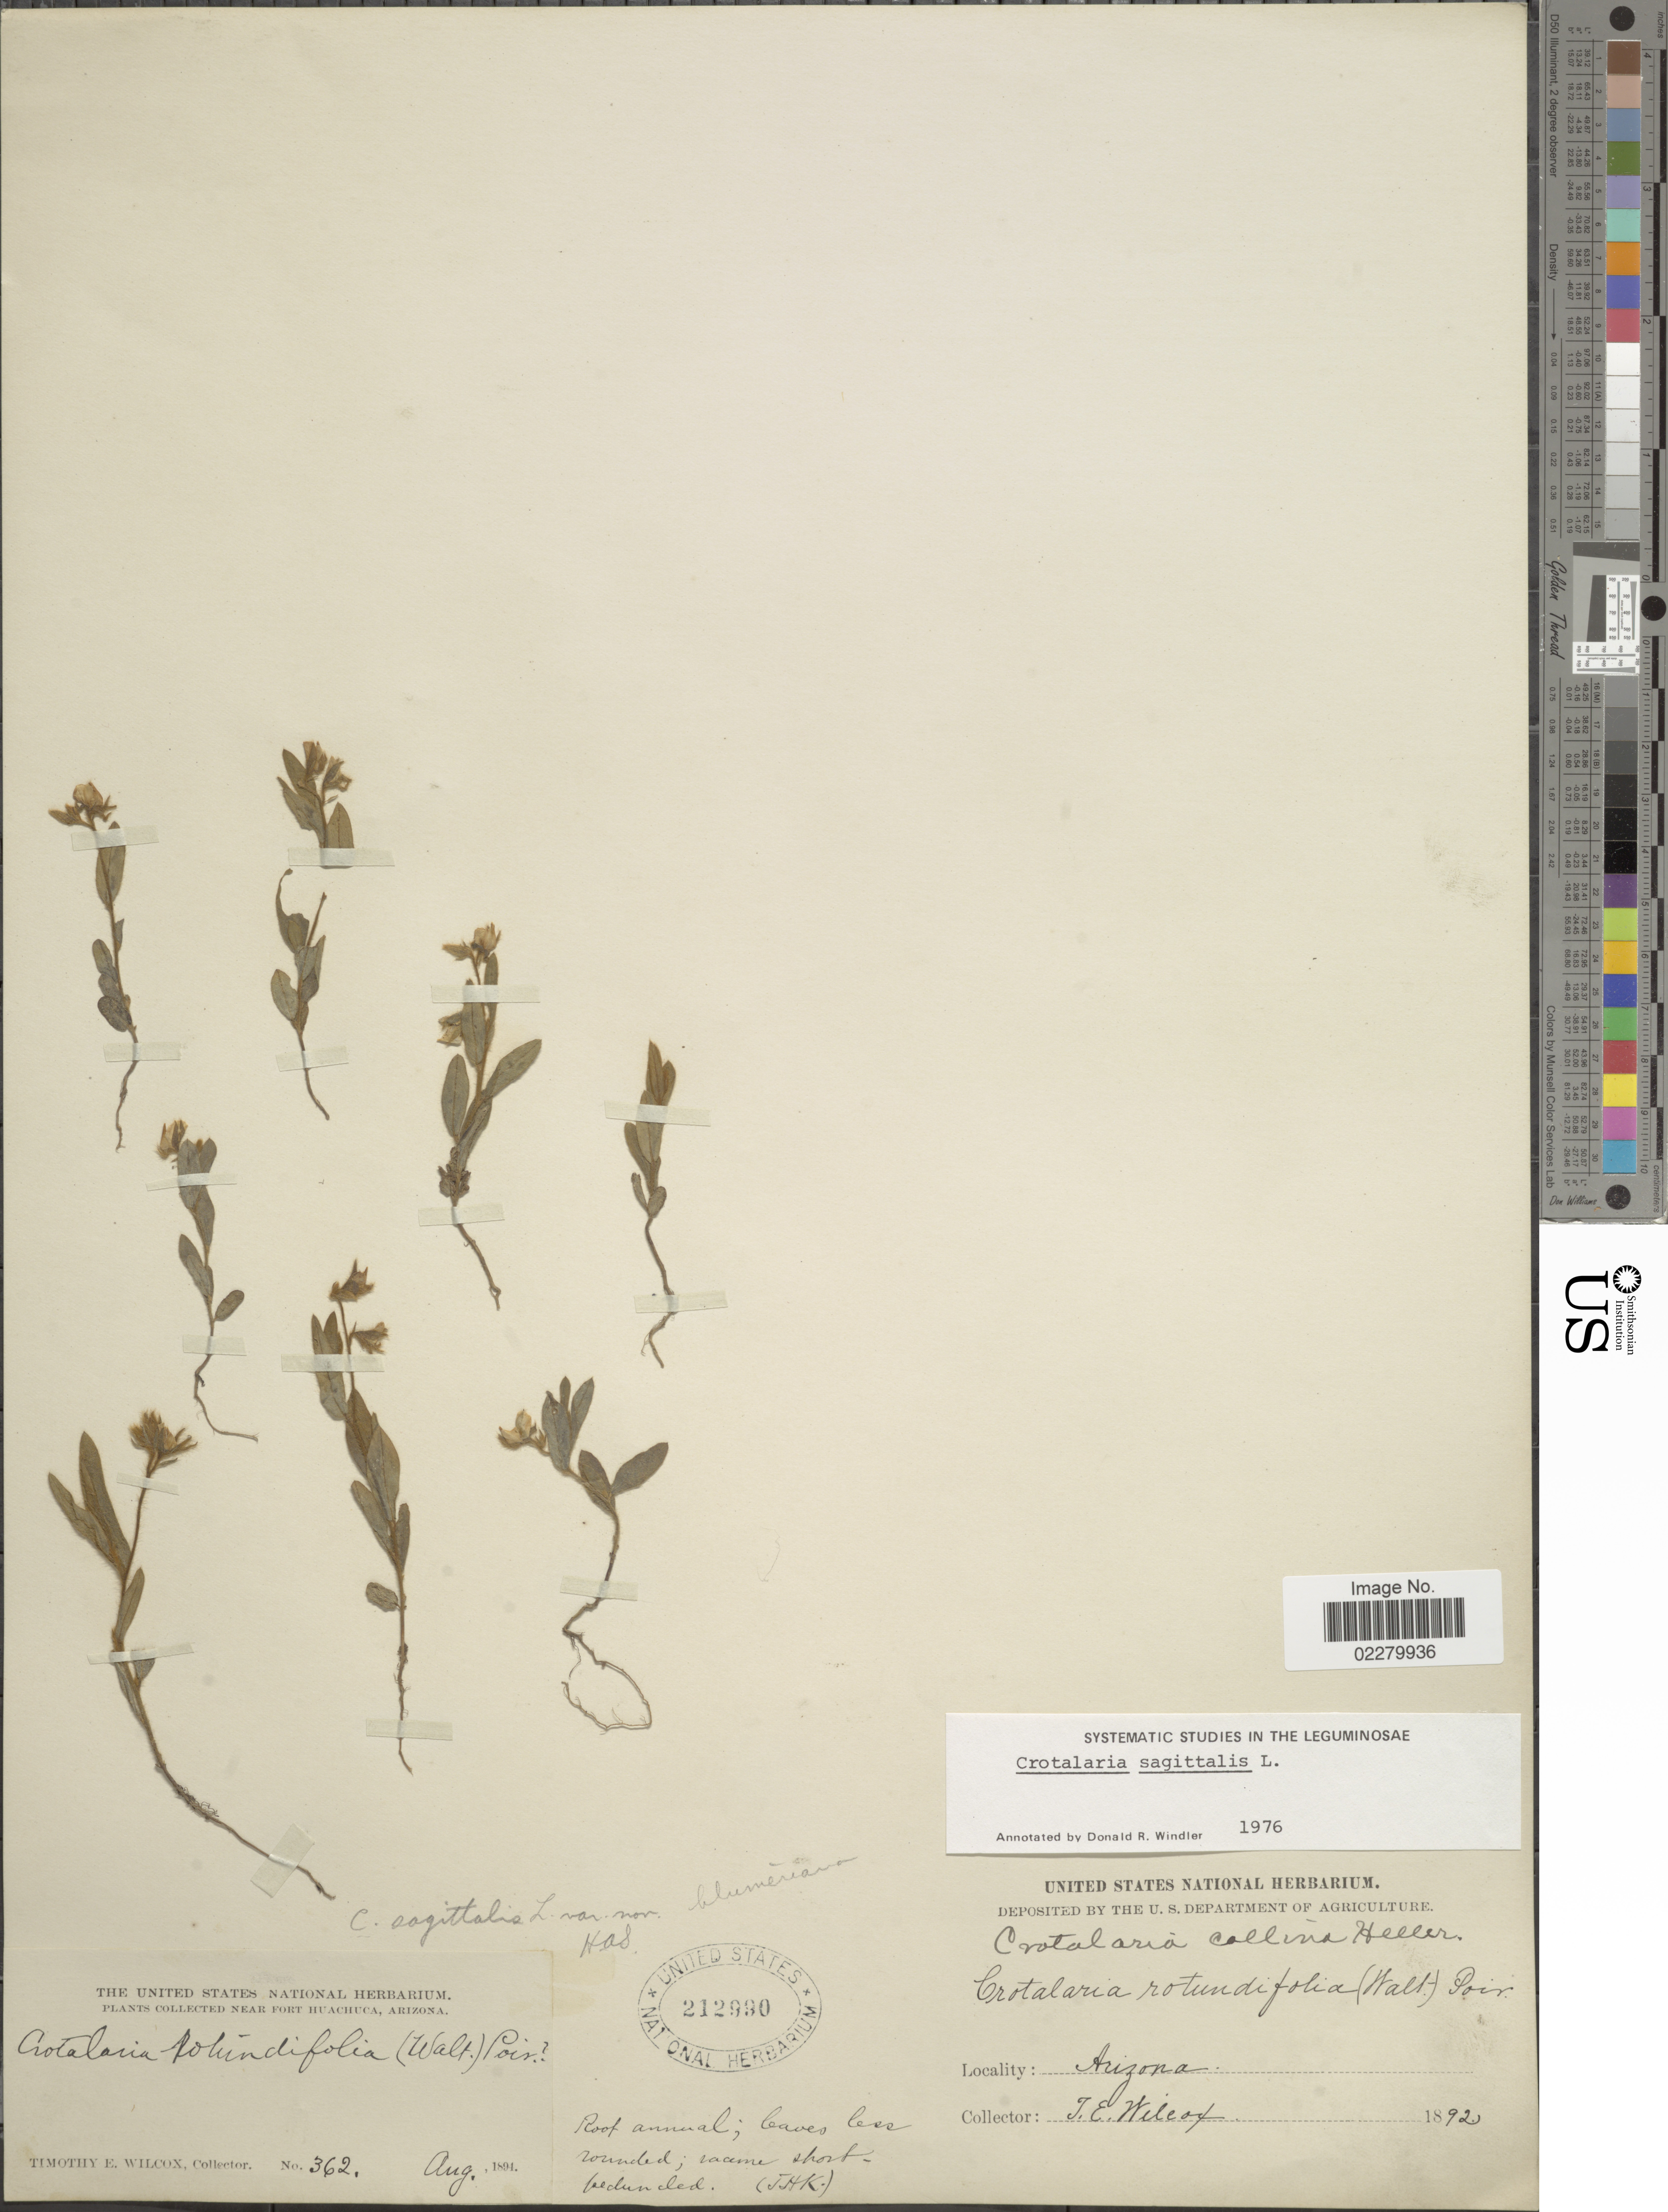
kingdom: Plantae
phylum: Tracheophyta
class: Magnoliopsida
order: Fabales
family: Fabaceae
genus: Crotalaria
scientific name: Crotalaria sagittalis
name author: L.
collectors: T. E. Wilcox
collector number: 362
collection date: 1892-08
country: United States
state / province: Arizona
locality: Near Port Huachuca, Arizona.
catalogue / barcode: US 212990